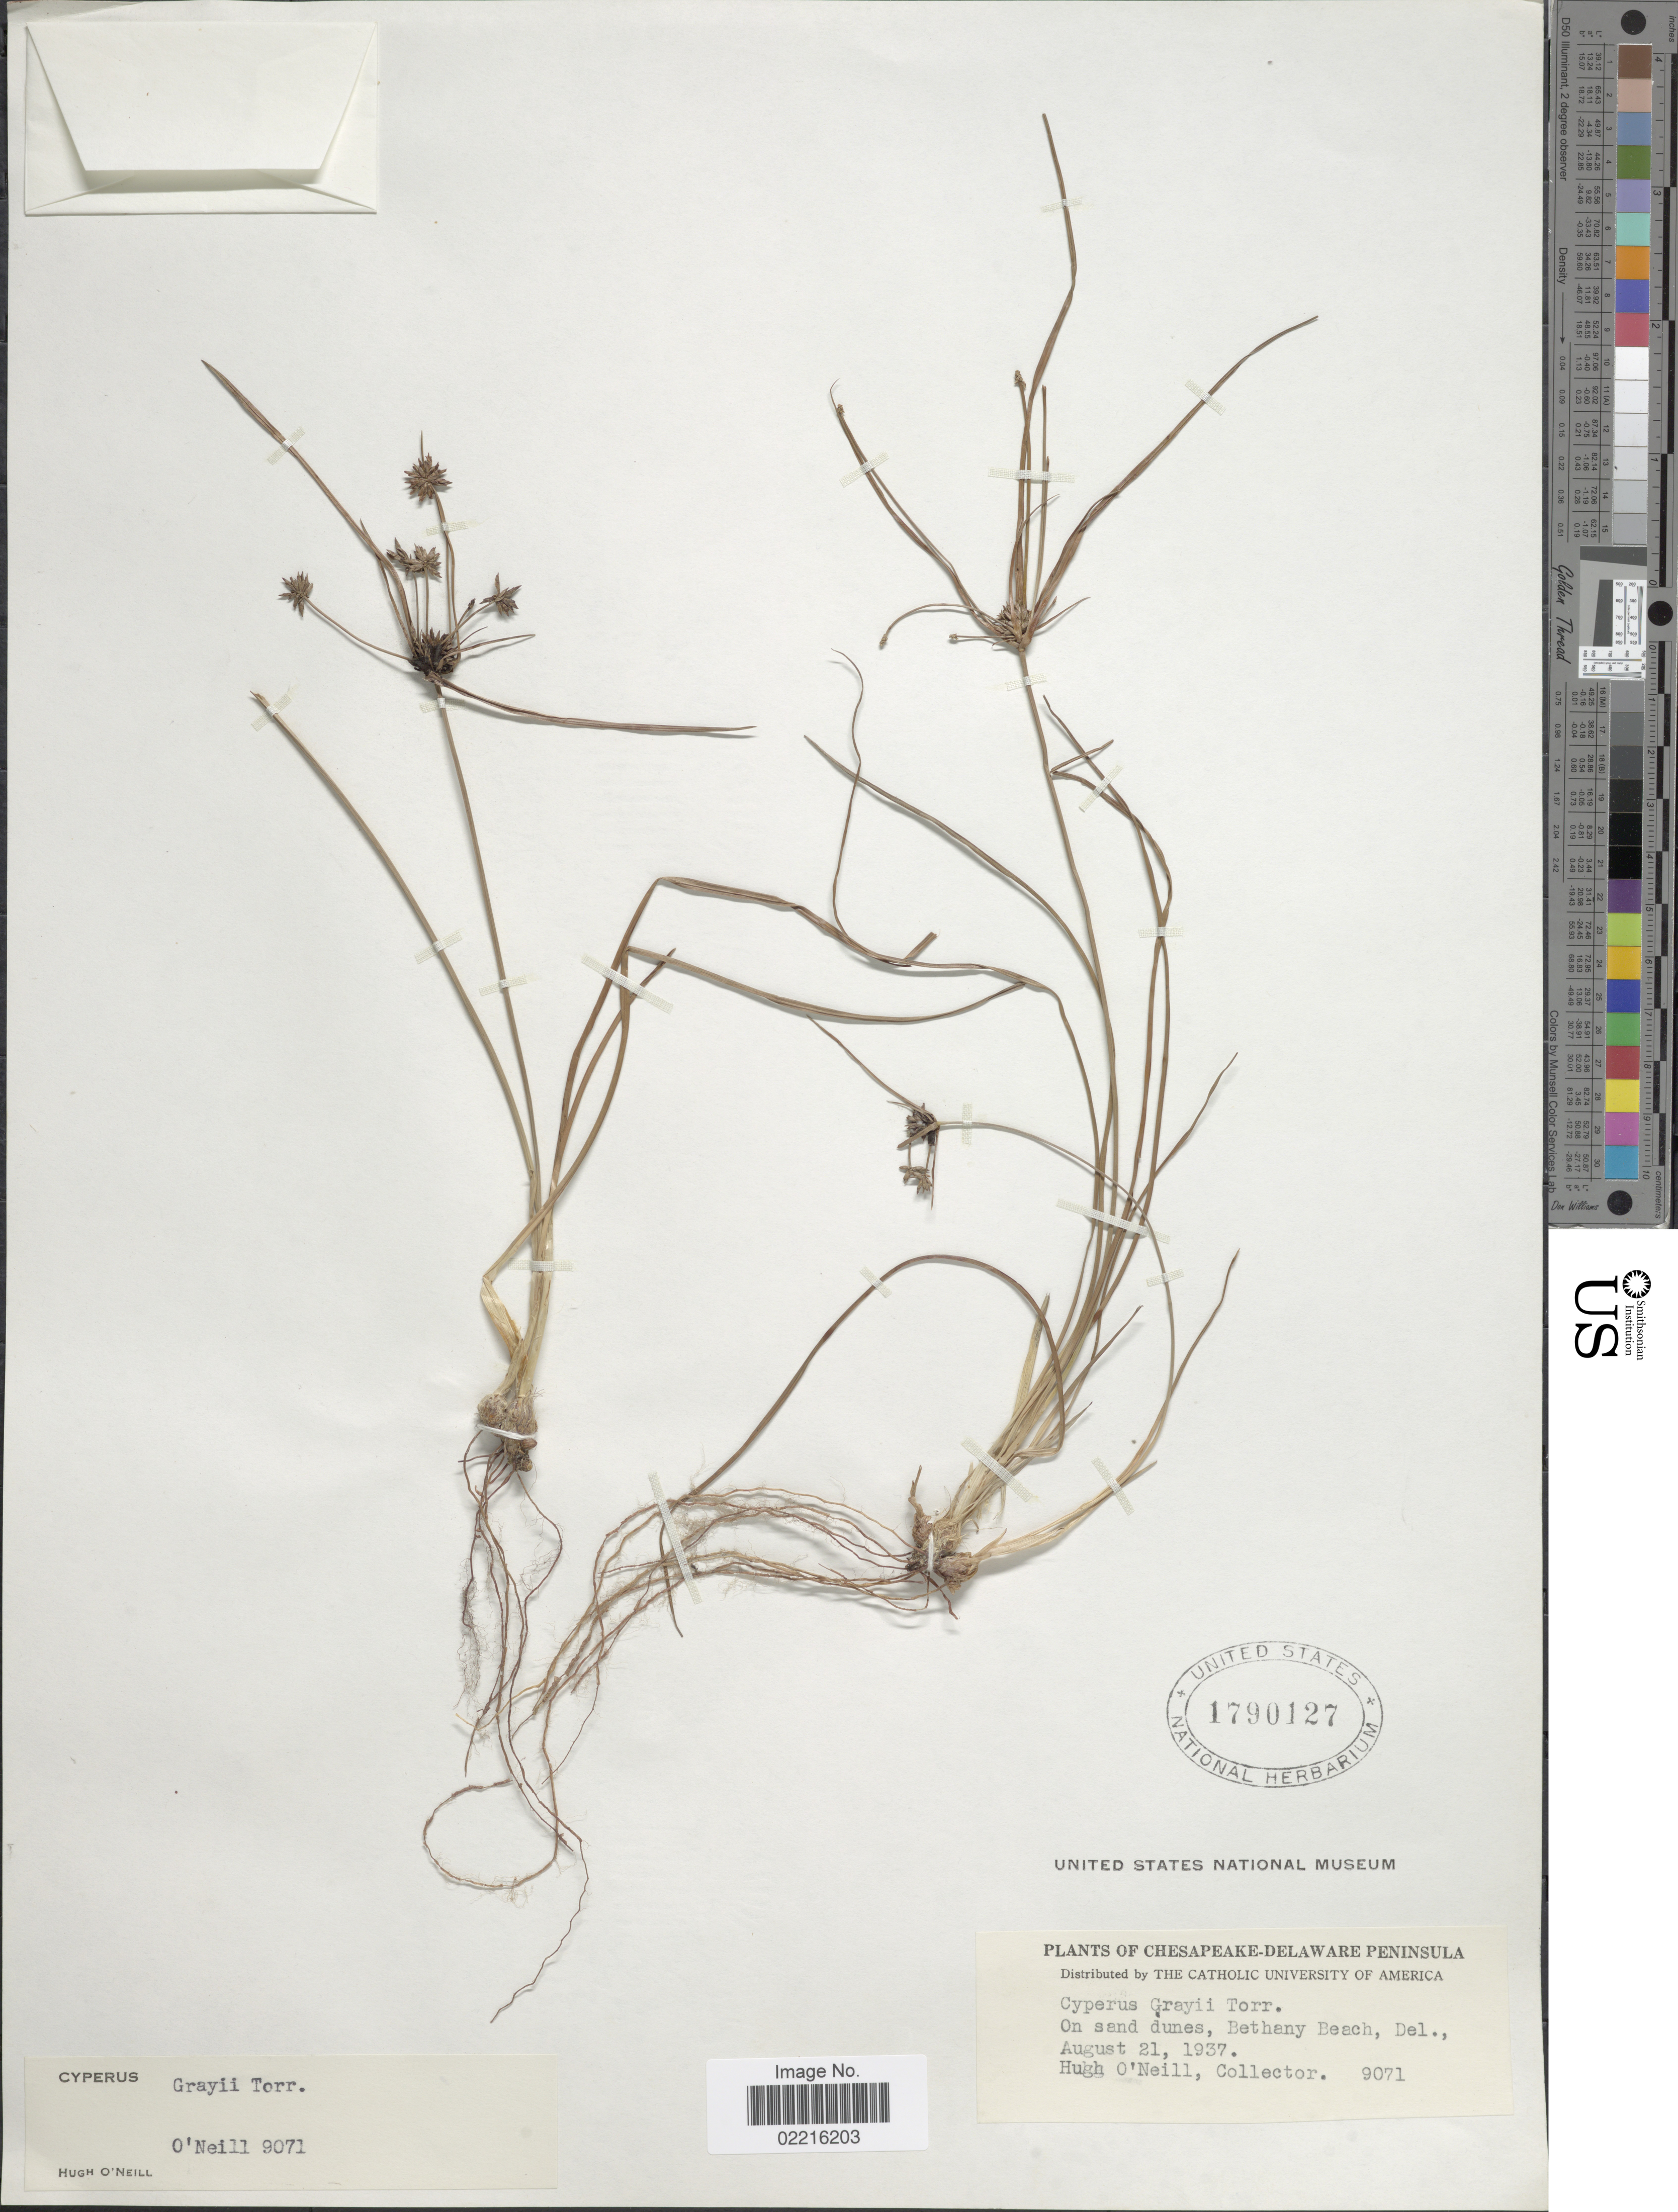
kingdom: Plantae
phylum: Tracheophyta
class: Liliopsida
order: Poales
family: Cyperaceae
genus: Cyperus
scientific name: Cyperus grayi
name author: Torr.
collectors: H. O'Neill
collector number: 9071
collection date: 1937-08-21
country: United States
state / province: Delaware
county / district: Sussex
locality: On sand dunes, Bethany Beach, Chesapeake-Delaware Peninsula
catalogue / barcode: US 1790127